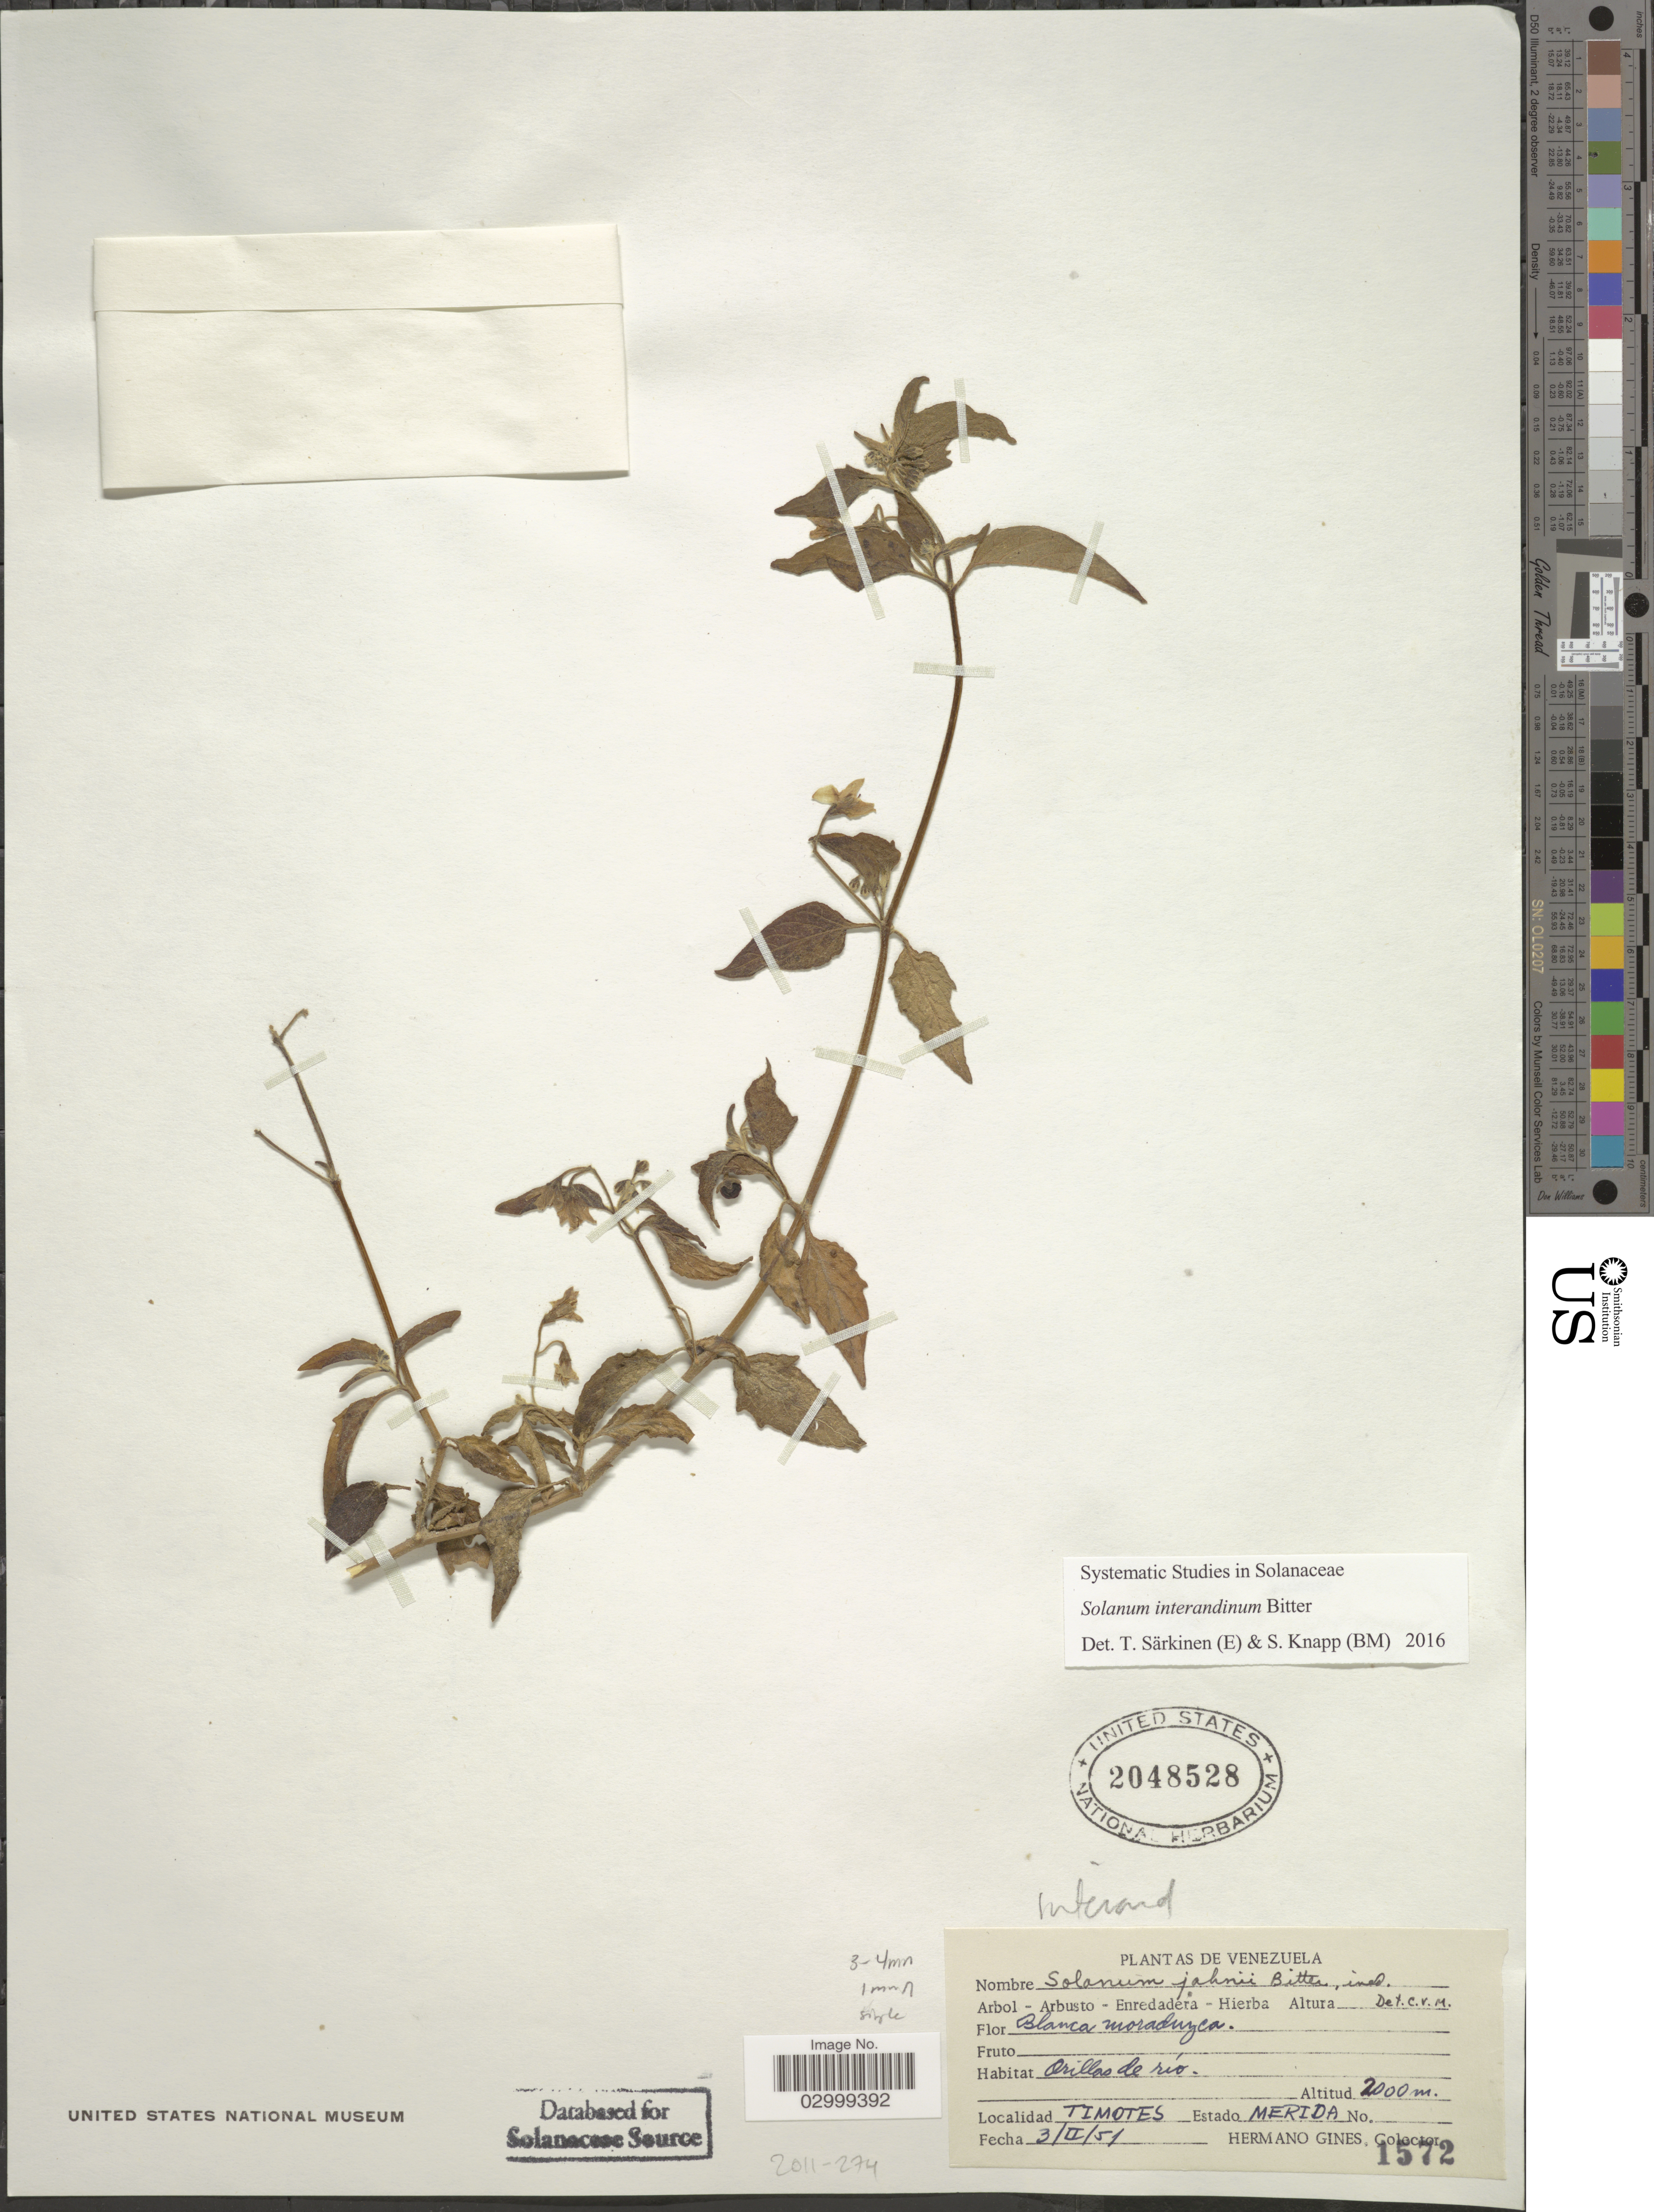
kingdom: Plantae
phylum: Tracheophyta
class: Magnoliopsida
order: Solanales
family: Solanaceae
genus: Solanum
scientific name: Solanum interandinum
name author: Bitter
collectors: Bro. Gines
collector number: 1572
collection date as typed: Transcribed d/m/y: 3/2/51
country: Venezuela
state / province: Mérida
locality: Orillas de rio, Timotes.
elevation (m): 2000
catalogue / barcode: US 2048528